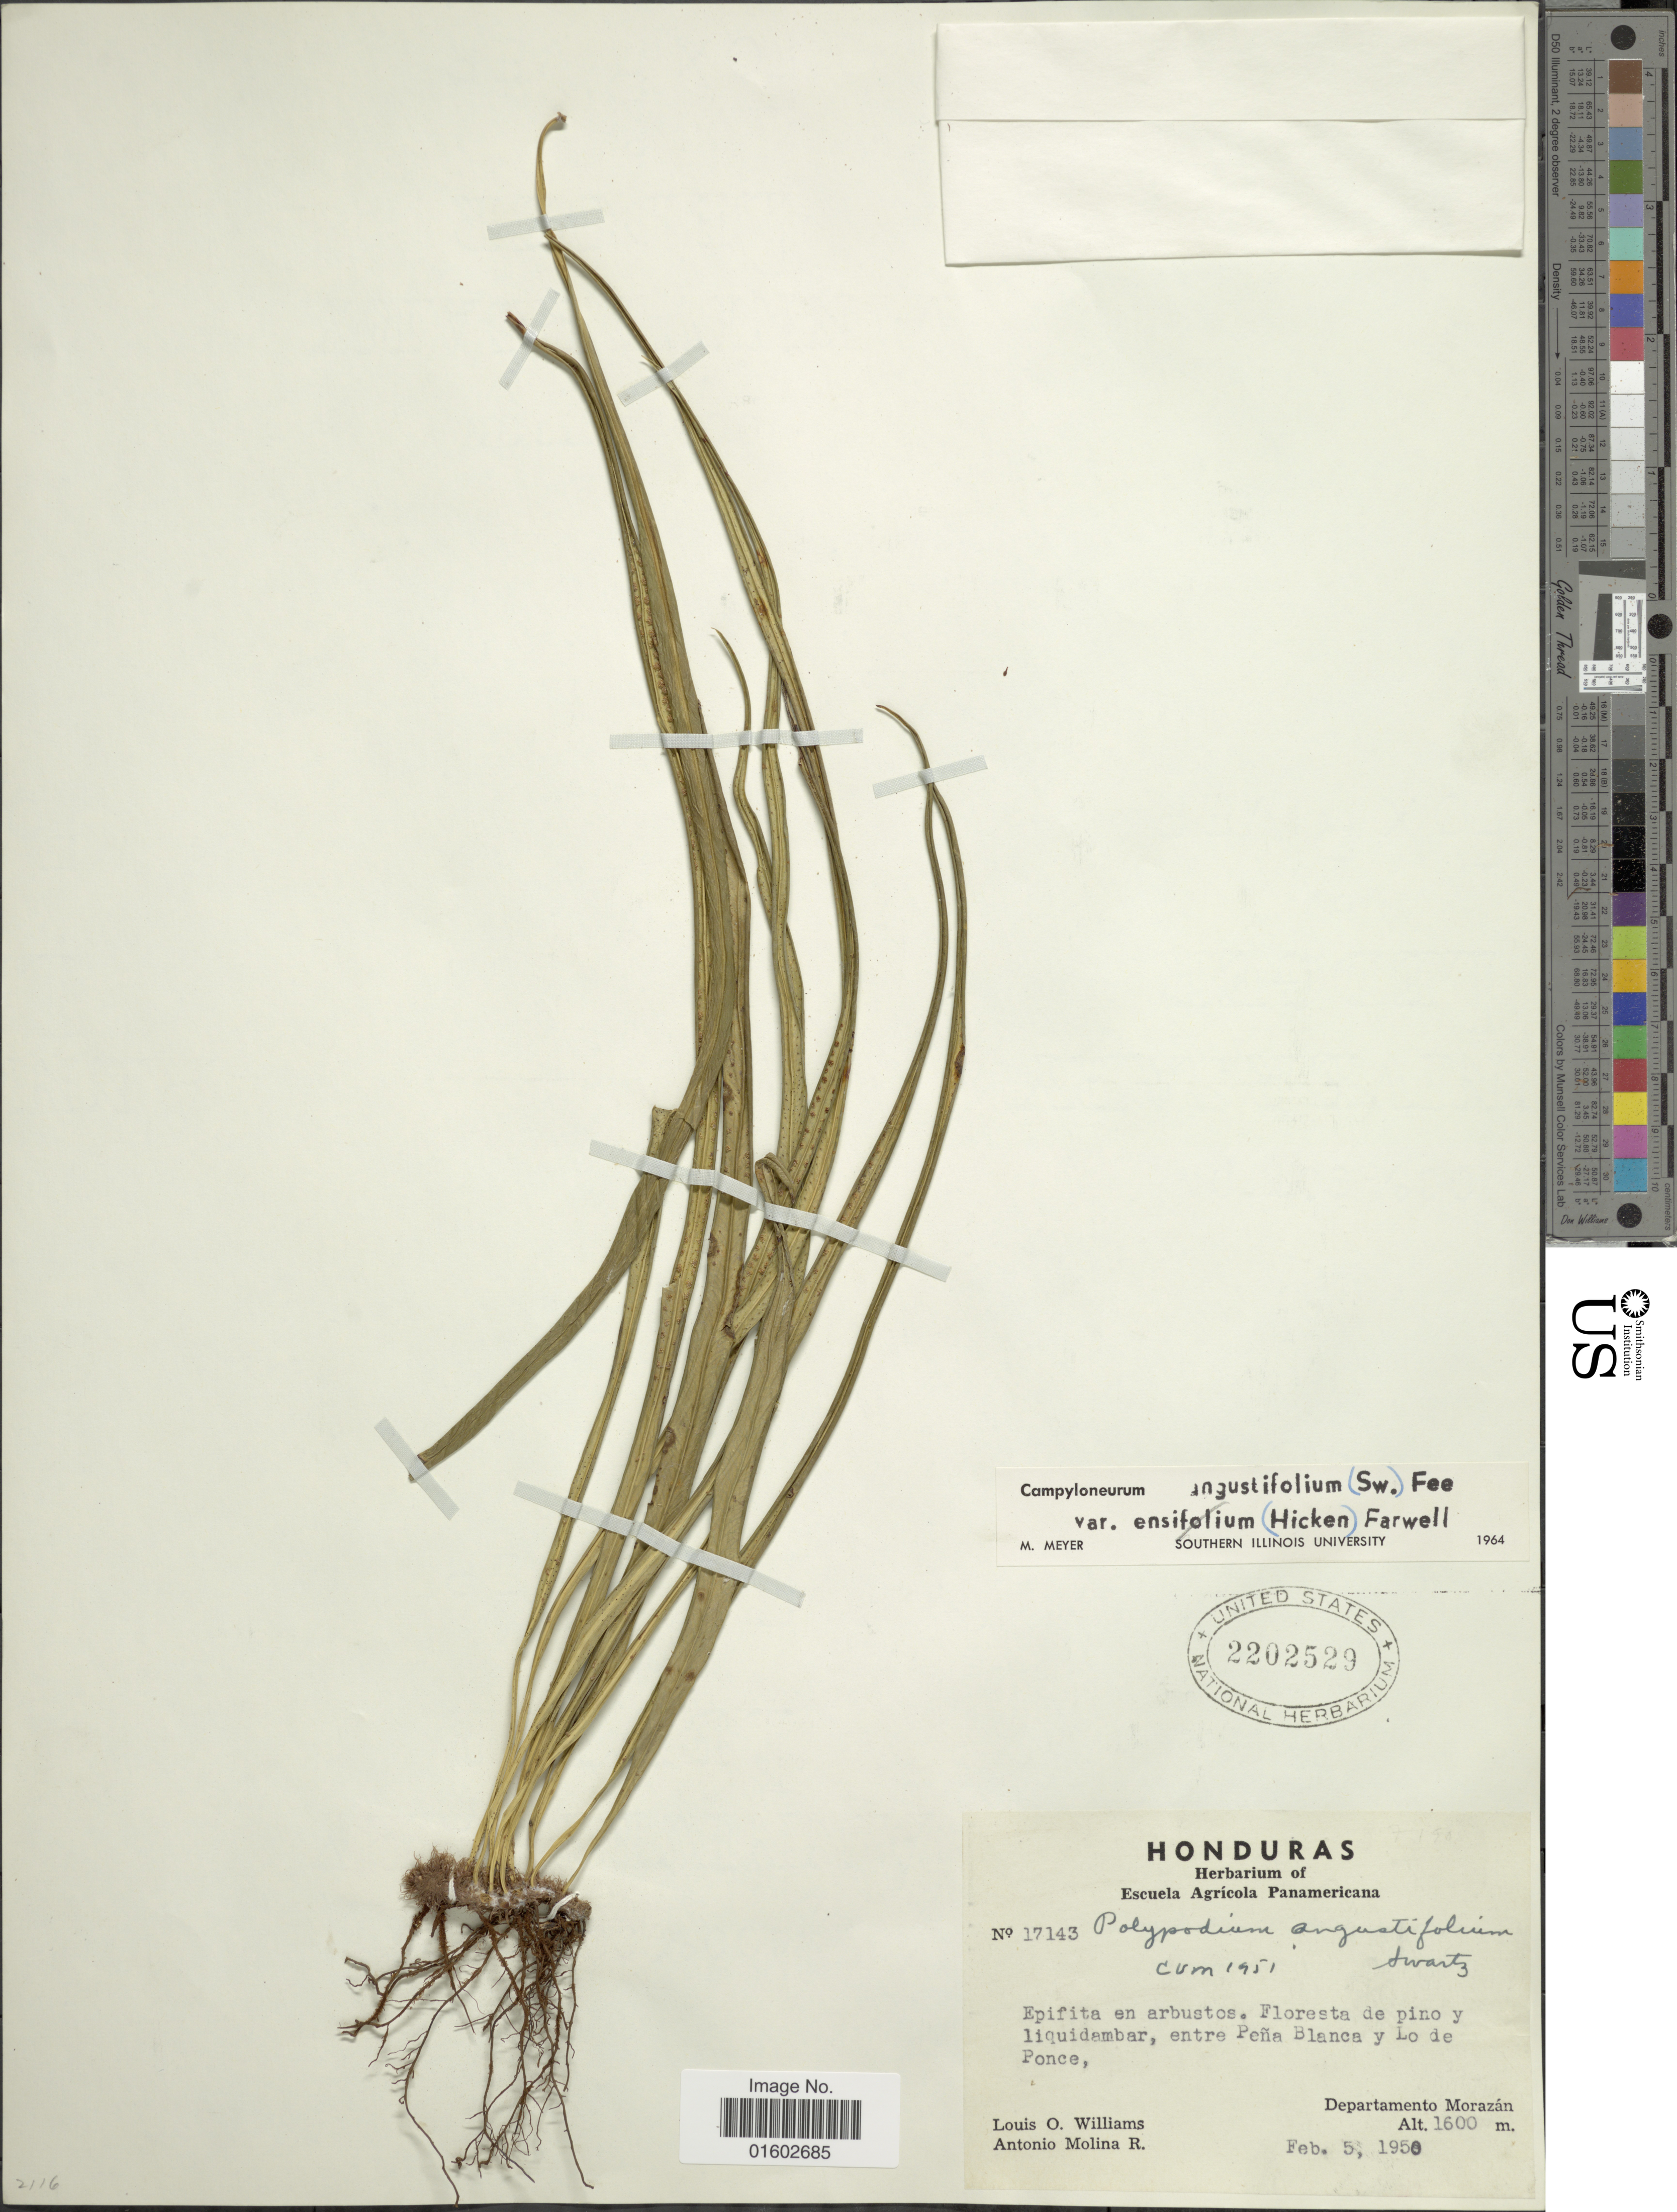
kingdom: Plantae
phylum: Tracheophyta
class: Polypodiopsida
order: Polypodiales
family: Polypodiaceae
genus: Campyloneurum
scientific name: Campyloneurum angustifolium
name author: (Sw.) Fée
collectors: L. O. Williams & A. Molina R.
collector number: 17143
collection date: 1950-02-05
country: Honduras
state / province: Fco. Morazán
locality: Departamento Morazan, Floresta de pino a liquidambar, entre Peña Blanca y Lo de Ponce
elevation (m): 1600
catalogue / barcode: US 2202529